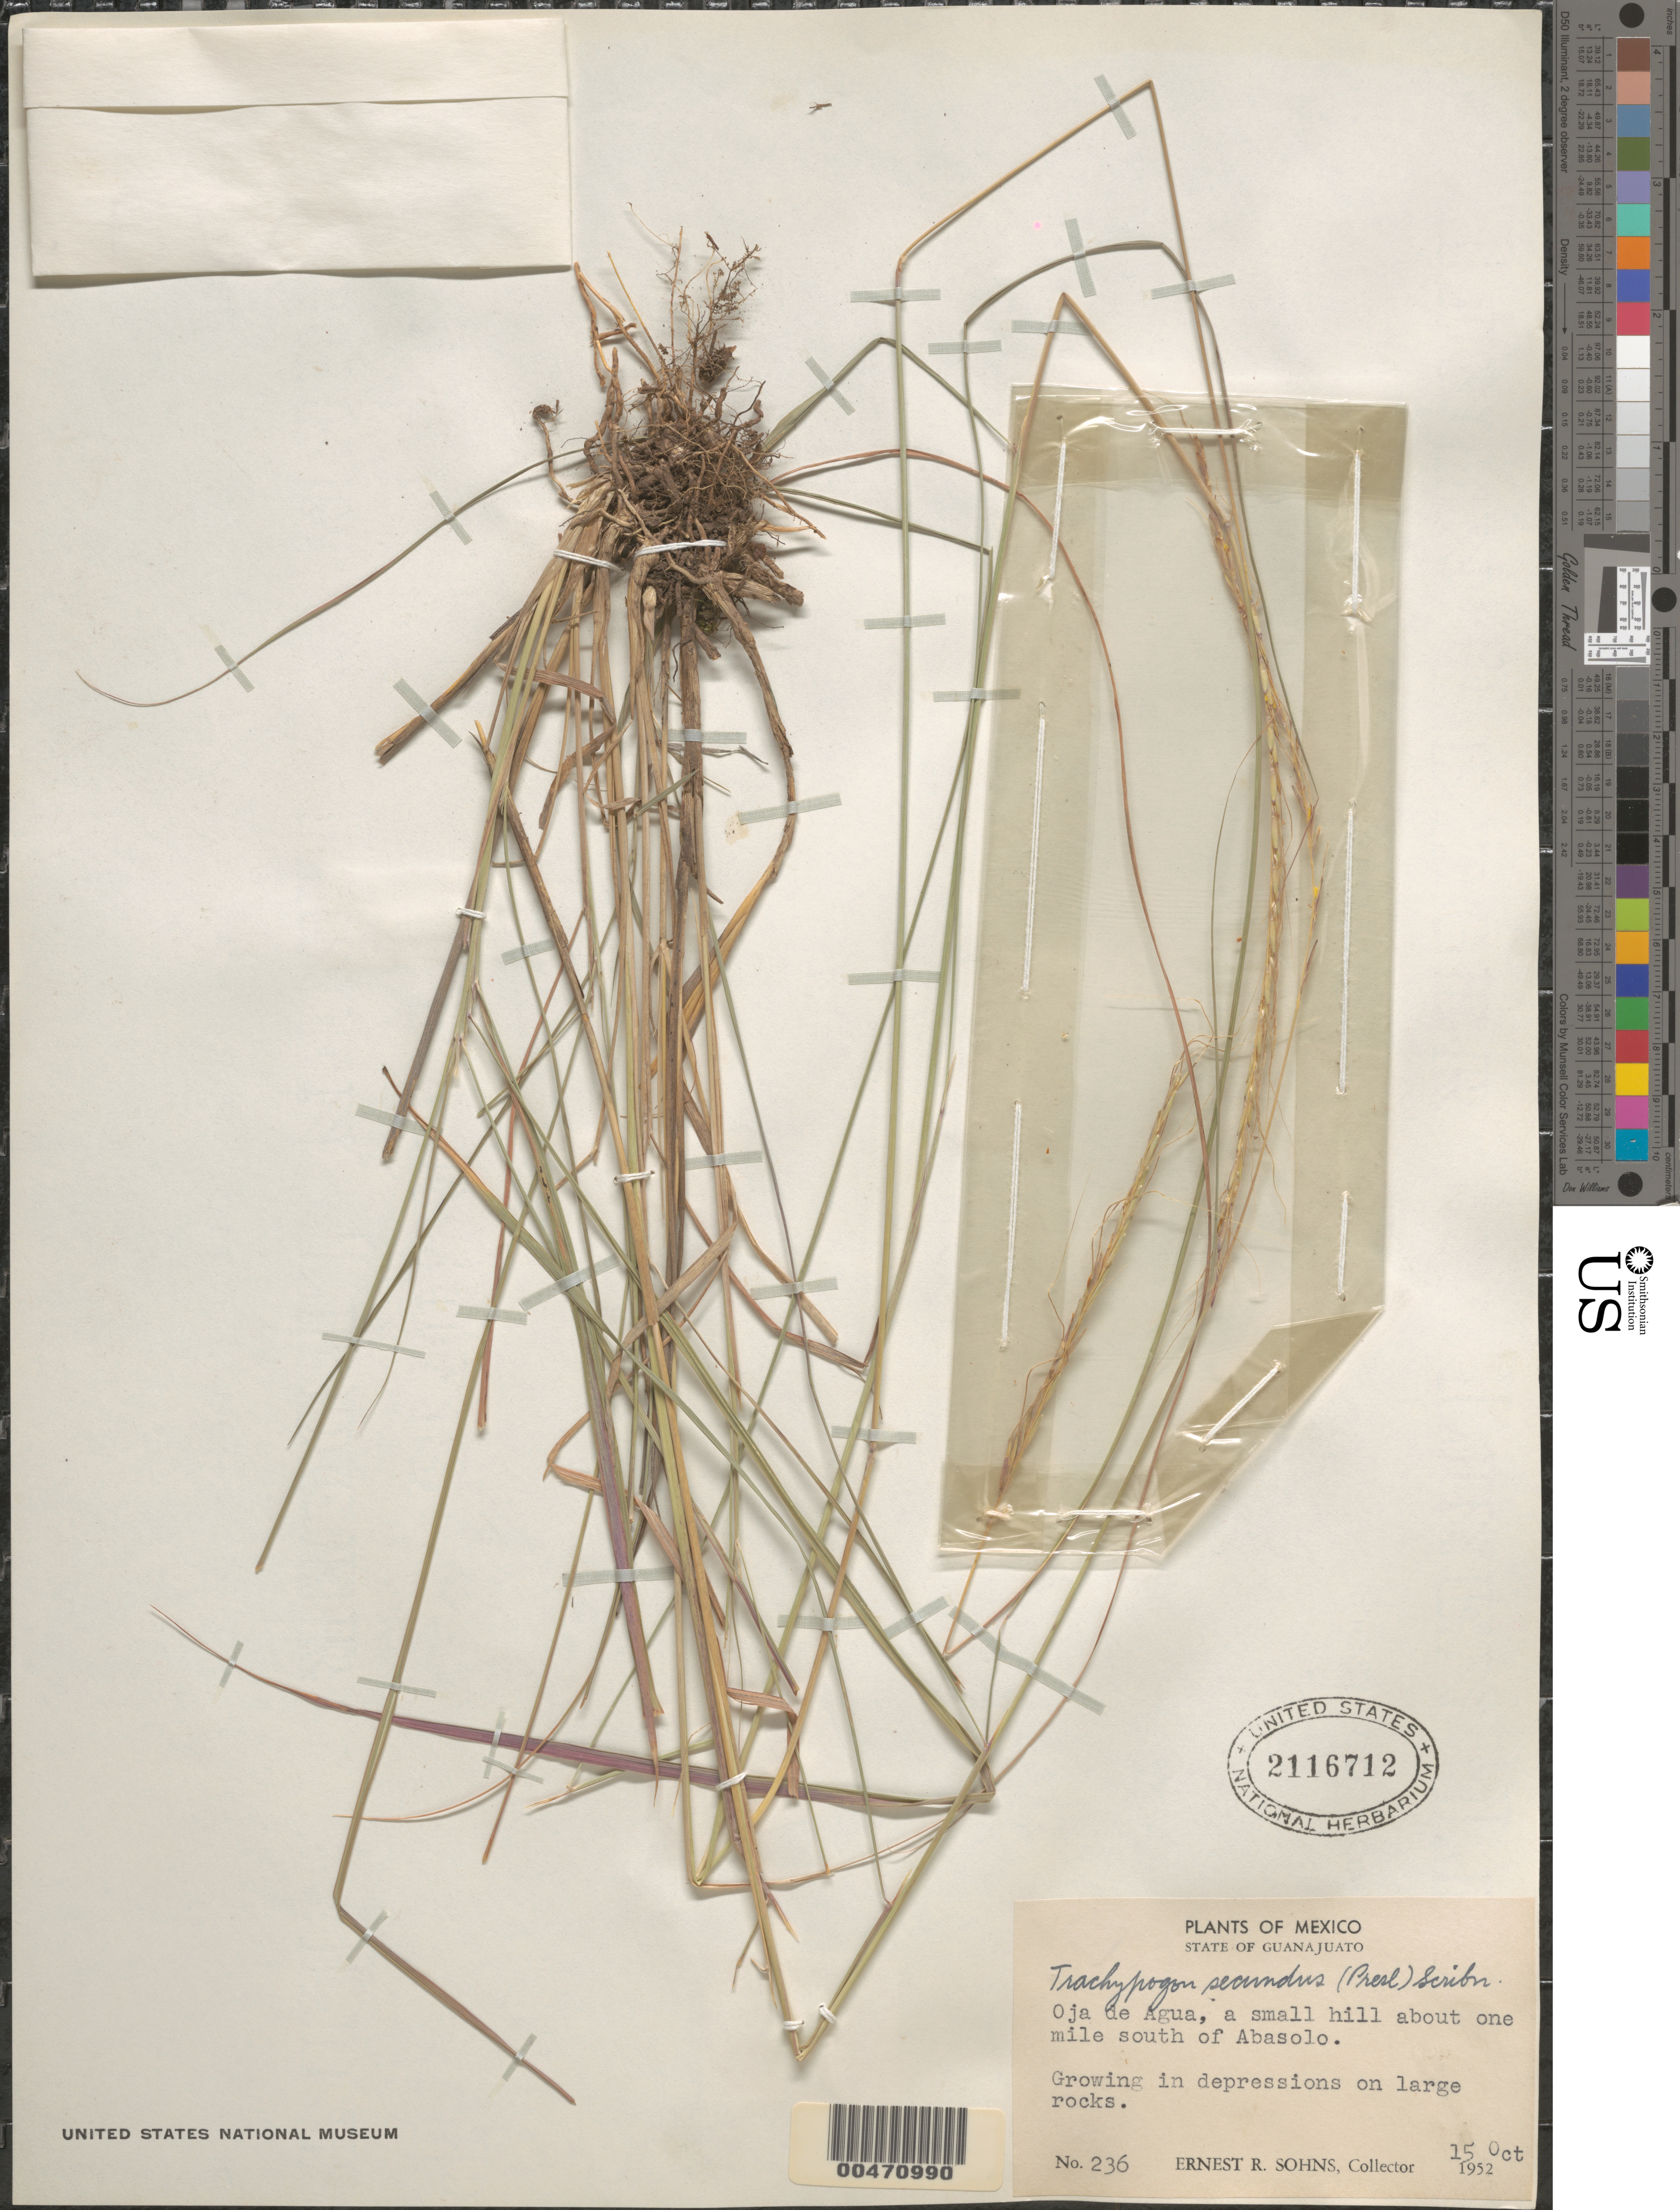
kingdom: Plantae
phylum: Tracheophyta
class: Liliopsida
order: Poales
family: Poaceae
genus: Trachypogon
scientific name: Trachypogon secundus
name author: (J. Presl) Scribn.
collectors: E. R. Sohns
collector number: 236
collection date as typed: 15 Oct 1952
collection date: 1952-10-15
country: Mexico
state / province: Guanajuato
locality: Oja de Agua, small hill 1 mi S of Abasoso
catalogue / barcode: US 2116712